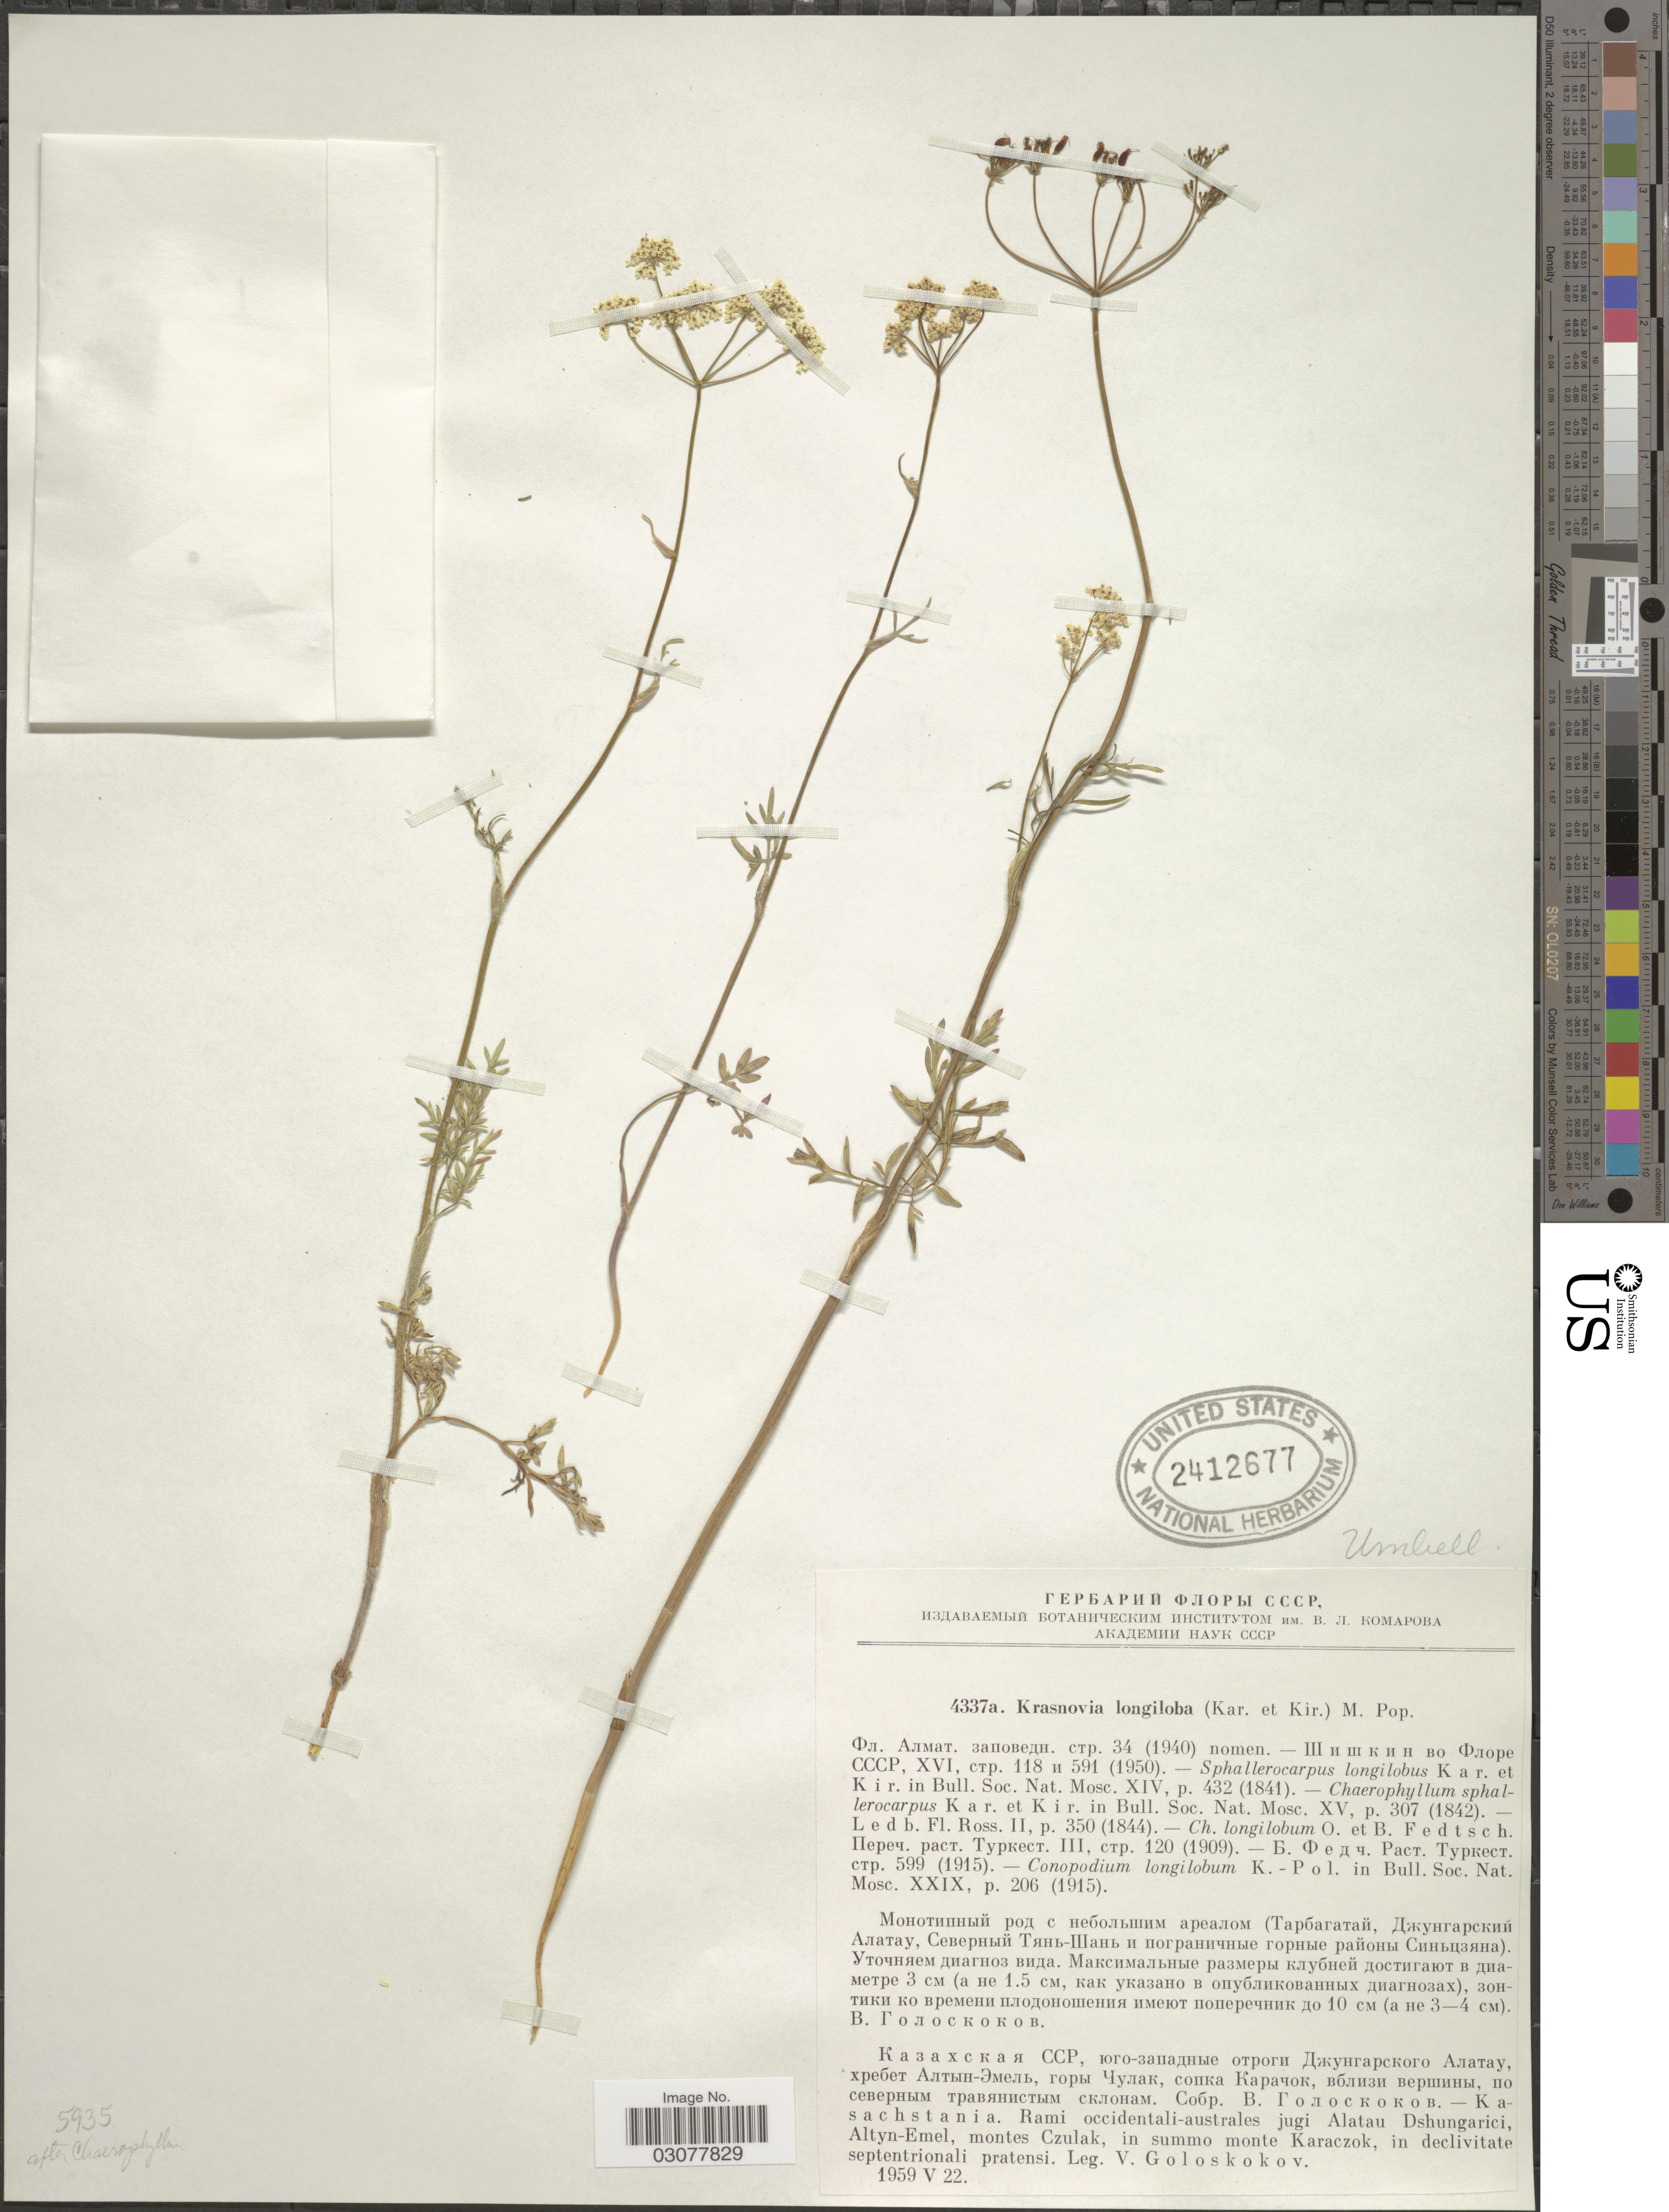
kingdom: Plantae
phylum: Tracheophyta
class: Magnoliopsida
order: Apiales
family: Apiaceae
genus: Krasnovia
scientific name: Krasnovia longiloba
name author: (Kar. & Kir.) Popov ex Schischk.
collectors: V. P. Goloskokov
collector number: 4337a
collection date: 1959-05-22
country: Kazakhstan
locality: Kasachstania. Rami occidentali-australes jugi Alatau Dshungarici, Altyn-Emel, montes Czulak, in summo monte Karaczok, in declivitate septentrionali pratensi.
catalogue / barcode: US 2412677